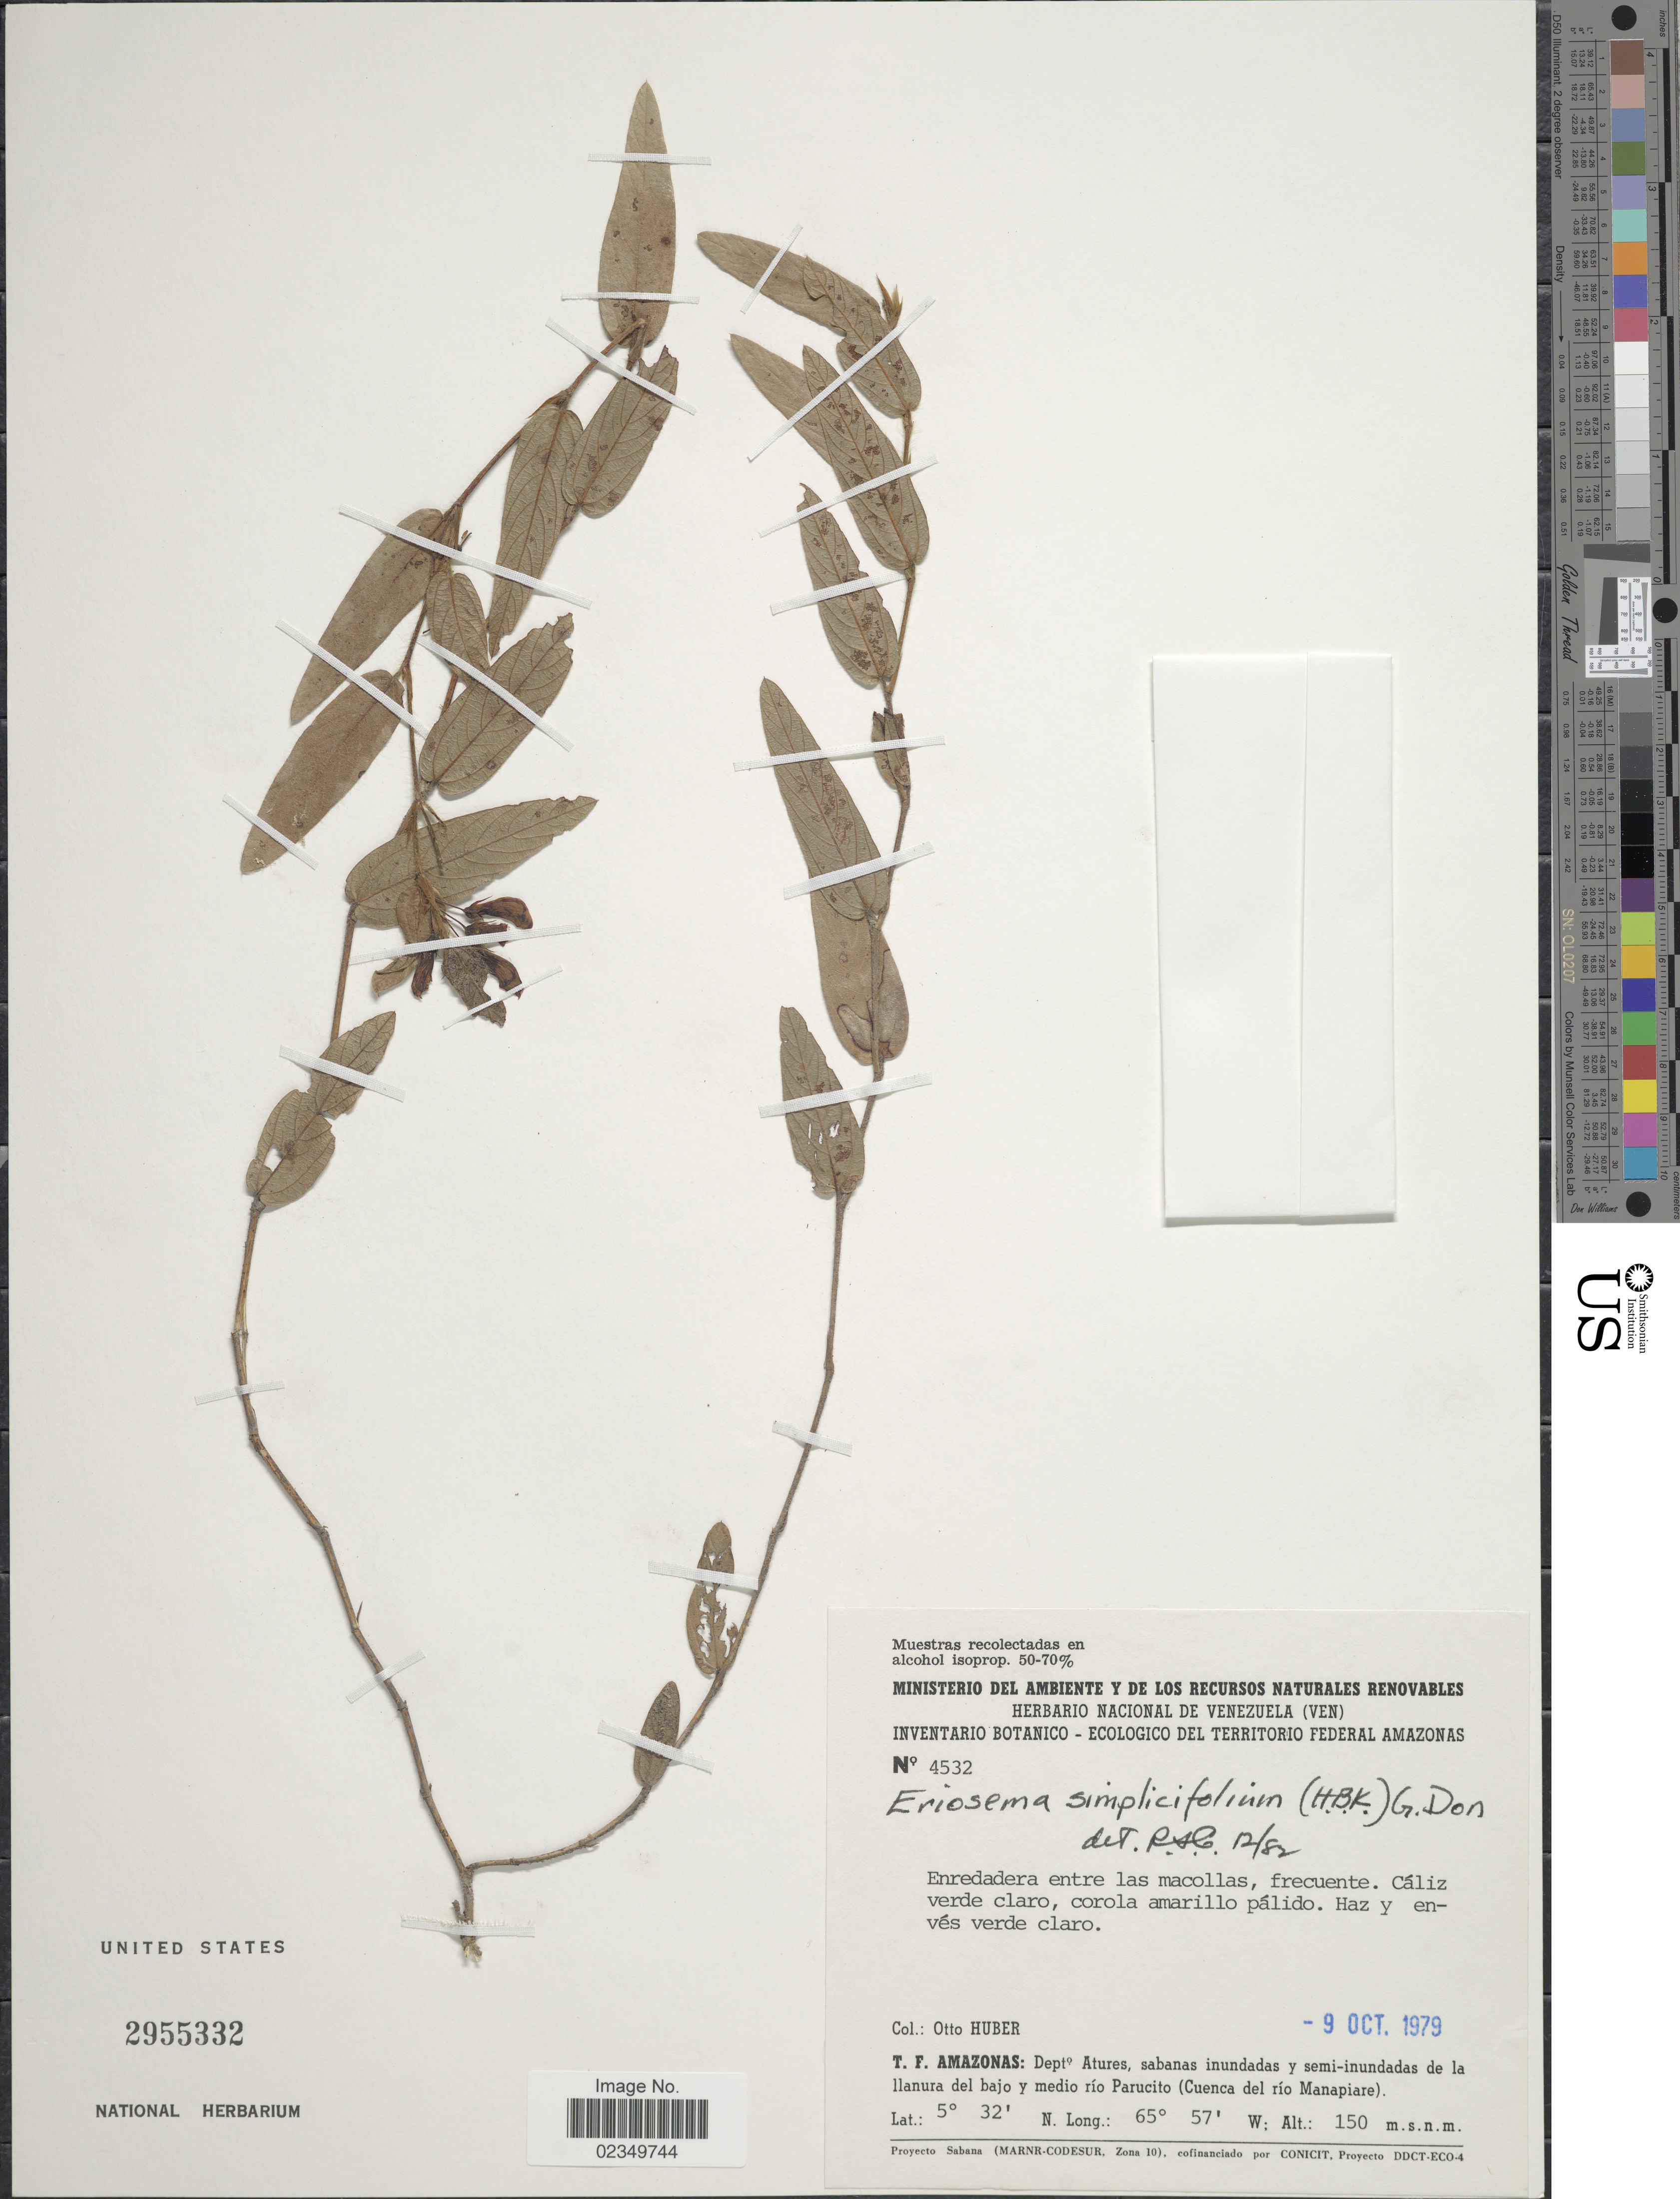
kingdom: Plantae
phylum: Tracheophyta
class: Magnoliopsida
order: Fabales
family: Fabaceae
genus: Eriosema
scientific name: Eriosema simplicifolium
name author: (Kunth) G. Don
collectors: O. Huber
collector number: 4532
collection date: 1979-10-09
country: Venezuela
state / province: Amazonas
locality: T.F. Amazonas: Dept.: Atures, sabanas inundadas y semi-inundadas de la llanura del bajo y medio rio Parucito (Cuenca del rio Manapiare)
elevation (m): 150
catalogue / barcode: US 2955332